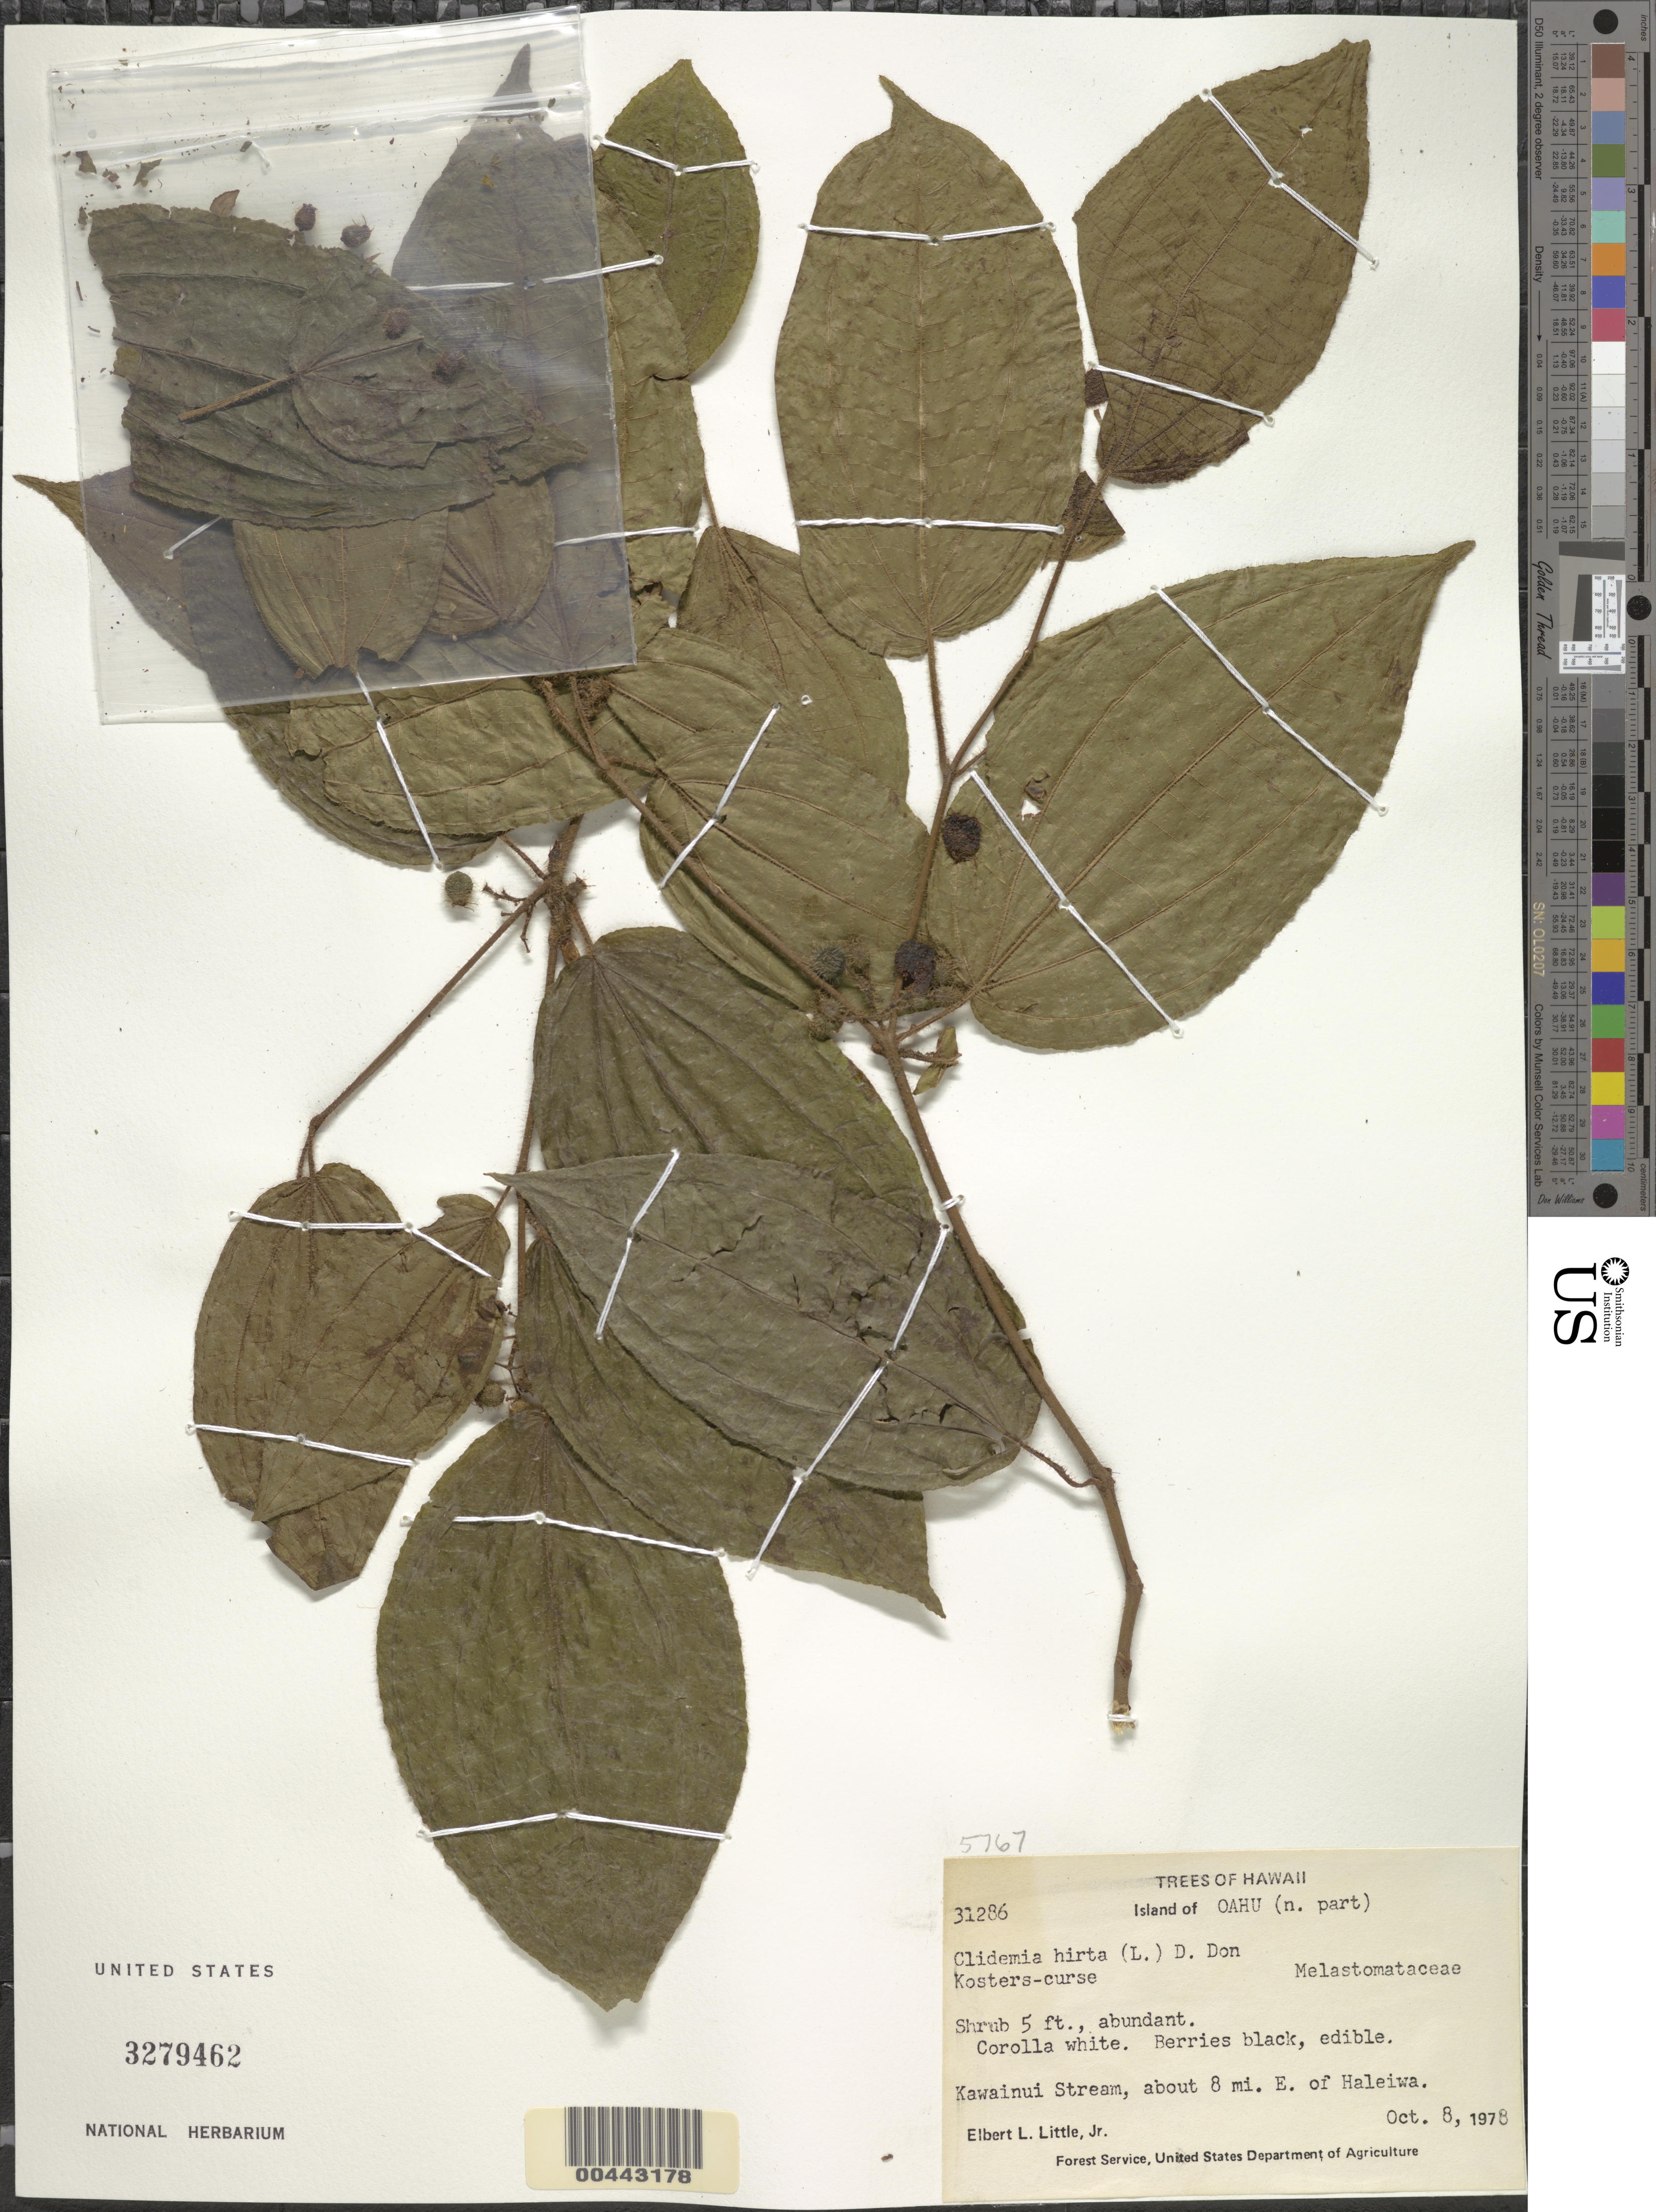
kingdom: Plantae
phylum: Tracheophyta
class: Magnoliopsida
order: Myrtales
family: Melastomataceae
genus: Miconia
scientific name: Miconia crenata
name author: (Vahl) Michelang.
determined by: Wagner, W. L., (BOT), Smithsonian Institution - National Museum of Natural History (UNITED STATES)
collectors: E. L. Little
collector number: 31286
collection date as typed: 8 Oct 1978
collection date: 1978-10-08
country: United States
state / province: Hawaii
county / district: Honolulu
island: Oahu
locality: N part of Oahu, Kawainui Stream, about 8 mi E of Haleiwa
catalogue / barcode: US 3279462